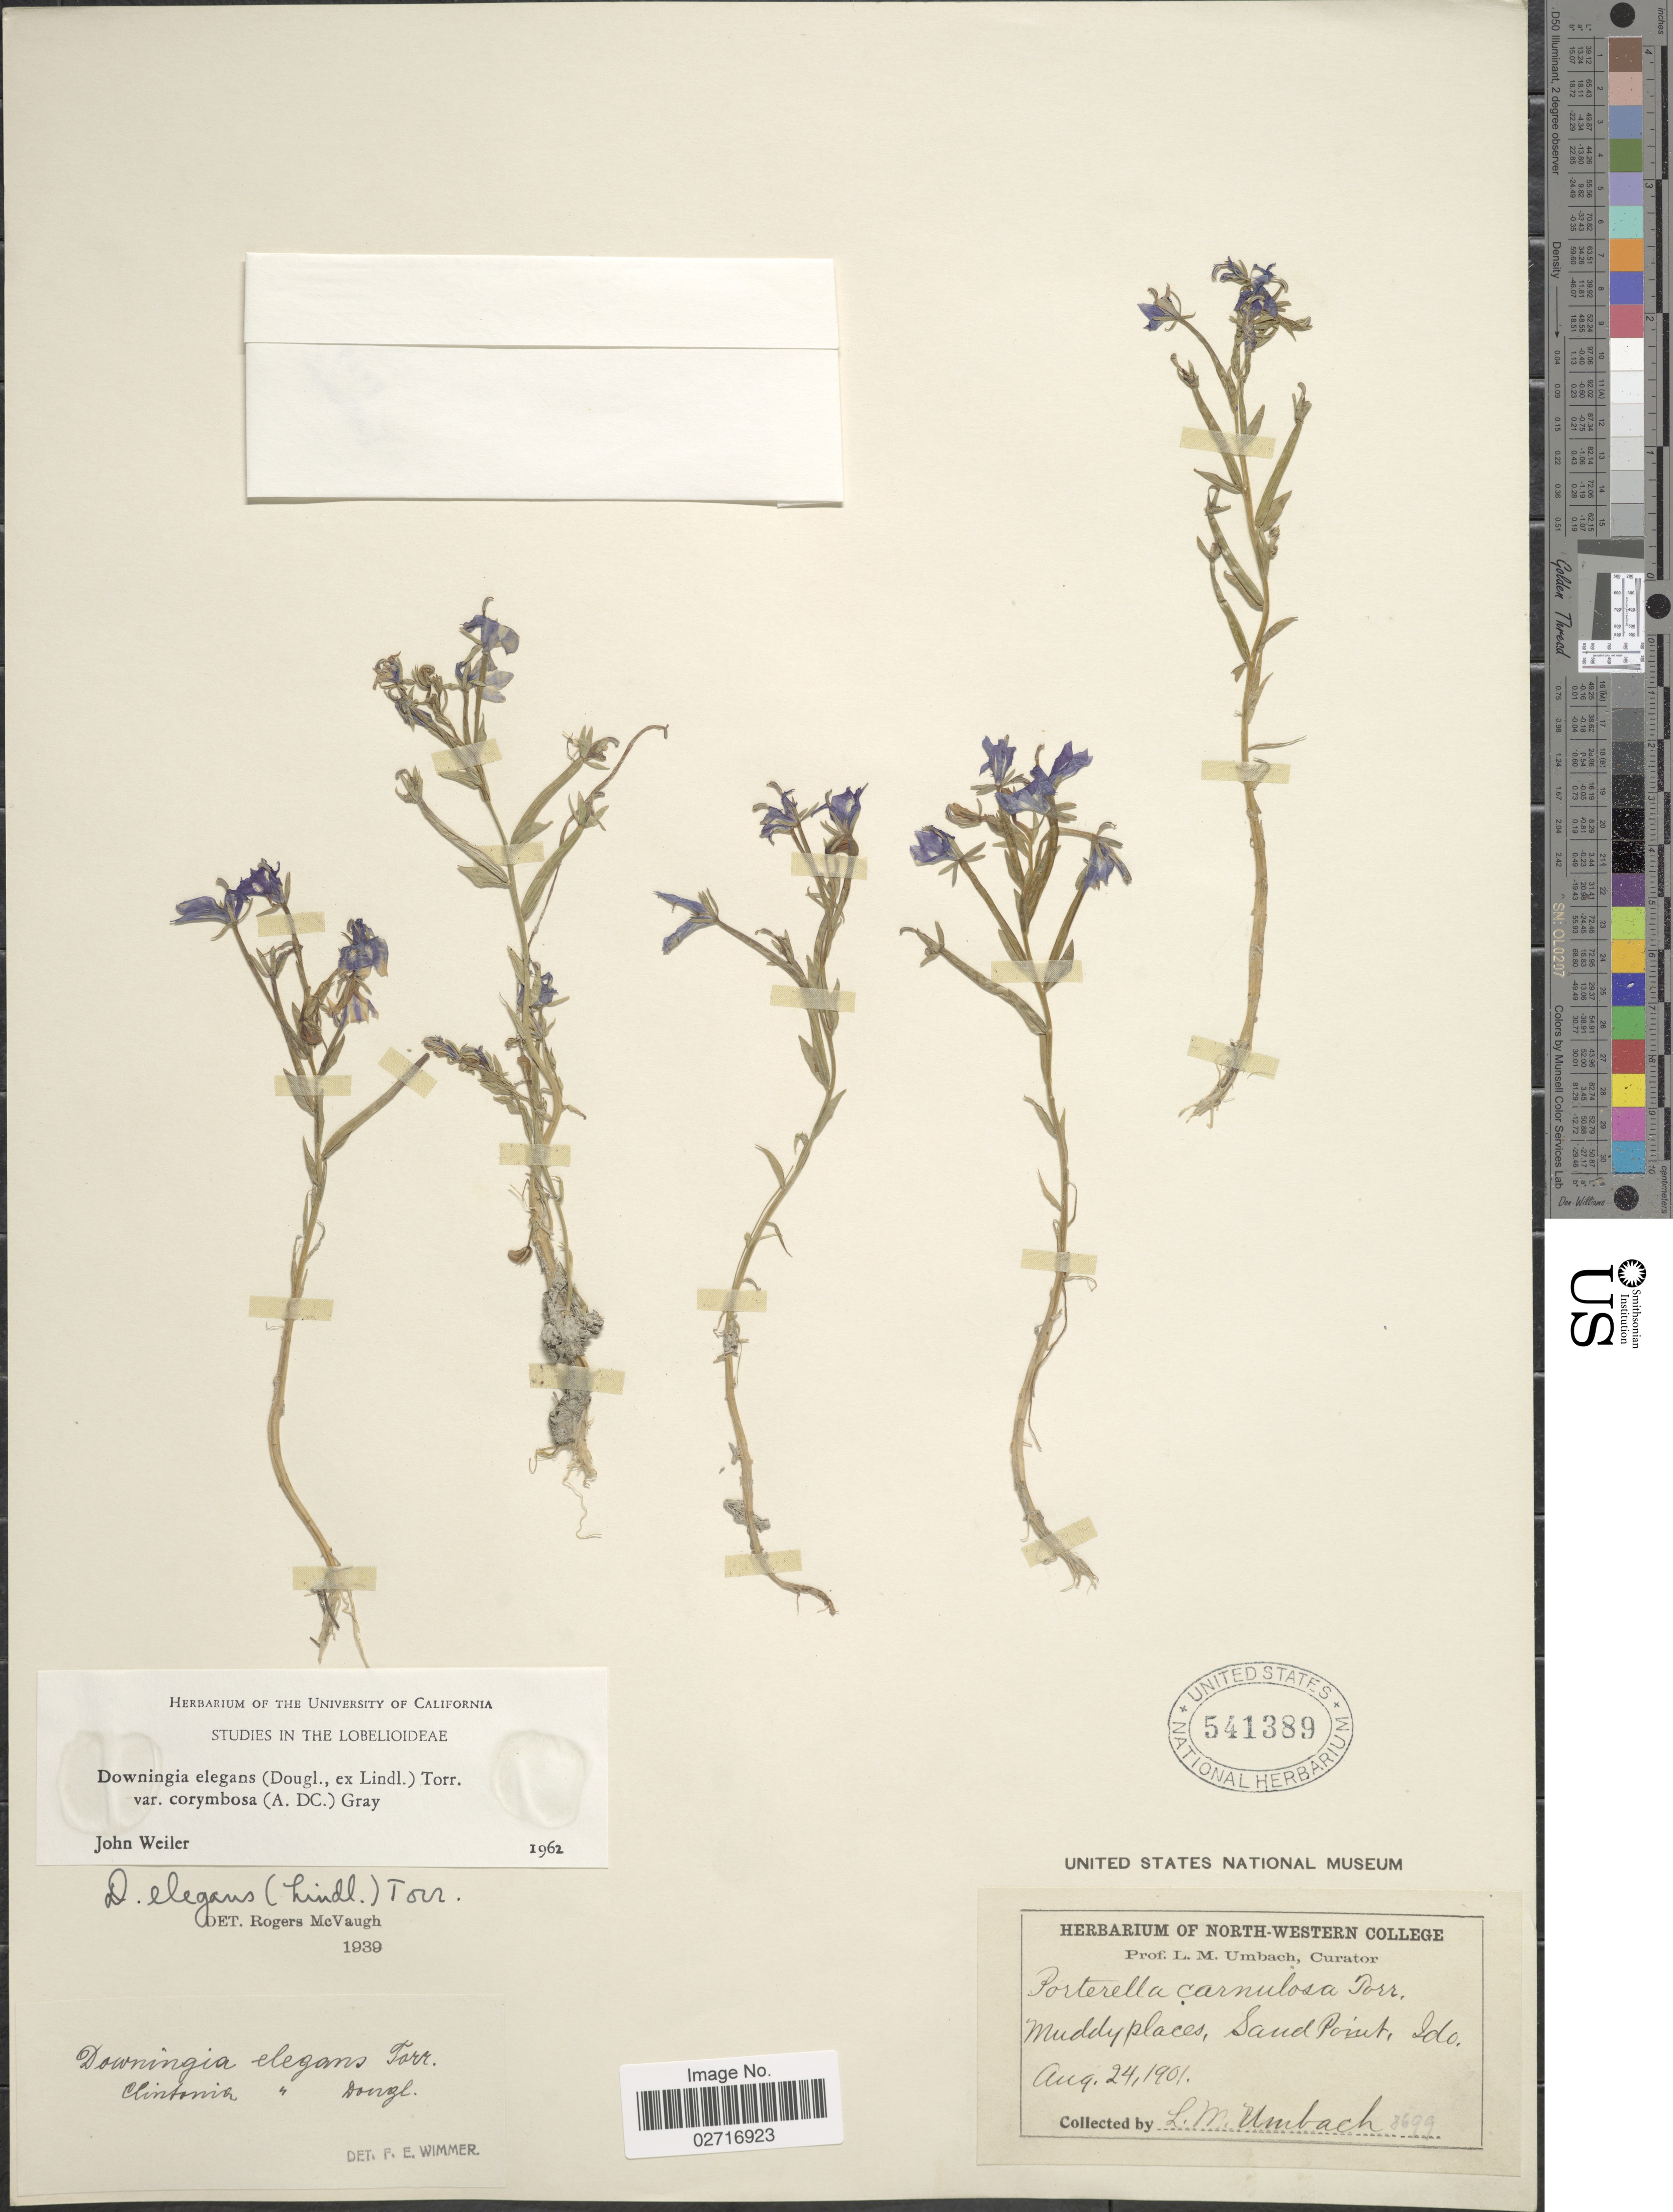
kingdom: Plantae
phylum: Tracheophyta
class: Magnoliopsida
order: Asterales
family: Campanulaceae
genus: Downingia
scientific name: Downingia elegans var. corymbosa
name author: (A. DC.) A. Gray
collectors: L. M. Umbach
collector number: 8699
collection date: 1901-08-24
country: United States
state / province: Idaho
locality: Muddy places, Sand Point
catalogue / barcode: US 541389